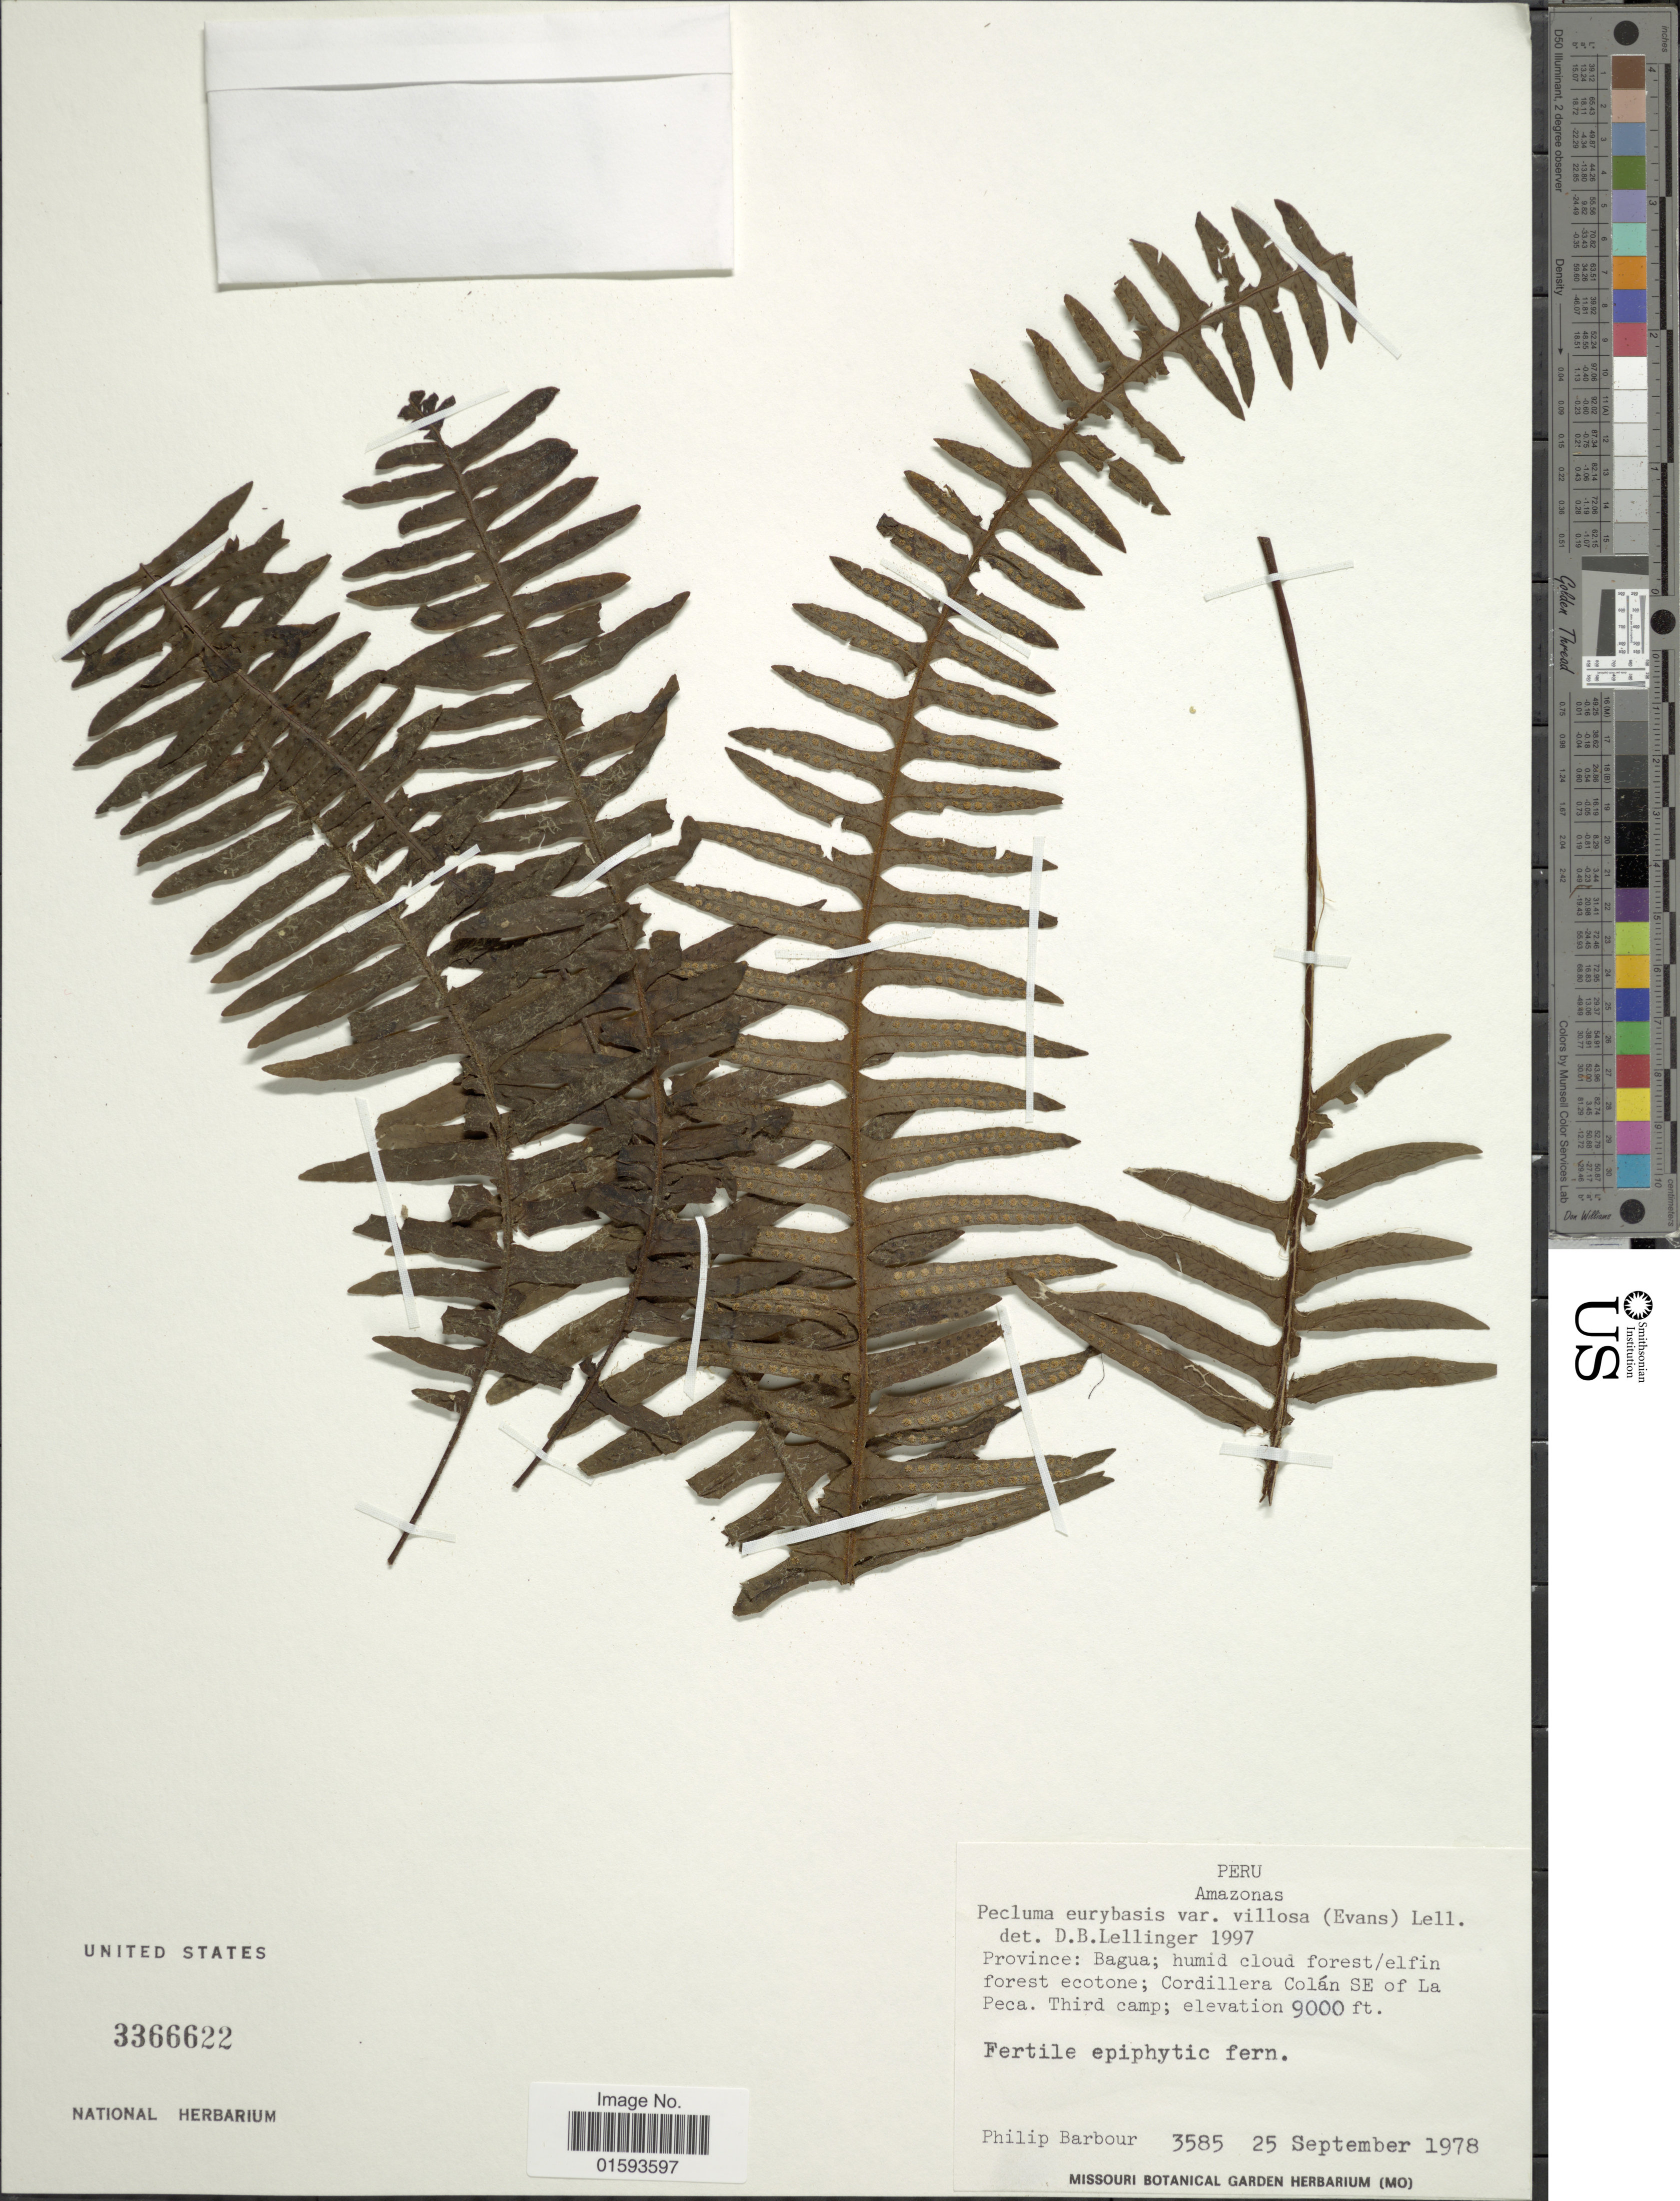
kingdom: Plantae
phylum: Tracheophyta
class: Polypodiopsida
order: Polypodiales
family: Polypodiaceae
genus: Pecluma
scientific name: Pecluma eurybasis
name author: (C. Chr.) M.G. Price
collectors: P. Barbour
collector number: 3585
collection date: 1978-09-25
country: Peru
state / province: Amazonas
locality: Province Bagua; humid cloud forest/elfin forest ecotone; Cordillera Colan SE of La Peca. Third camp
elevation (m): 2743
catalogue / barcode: US 3366622